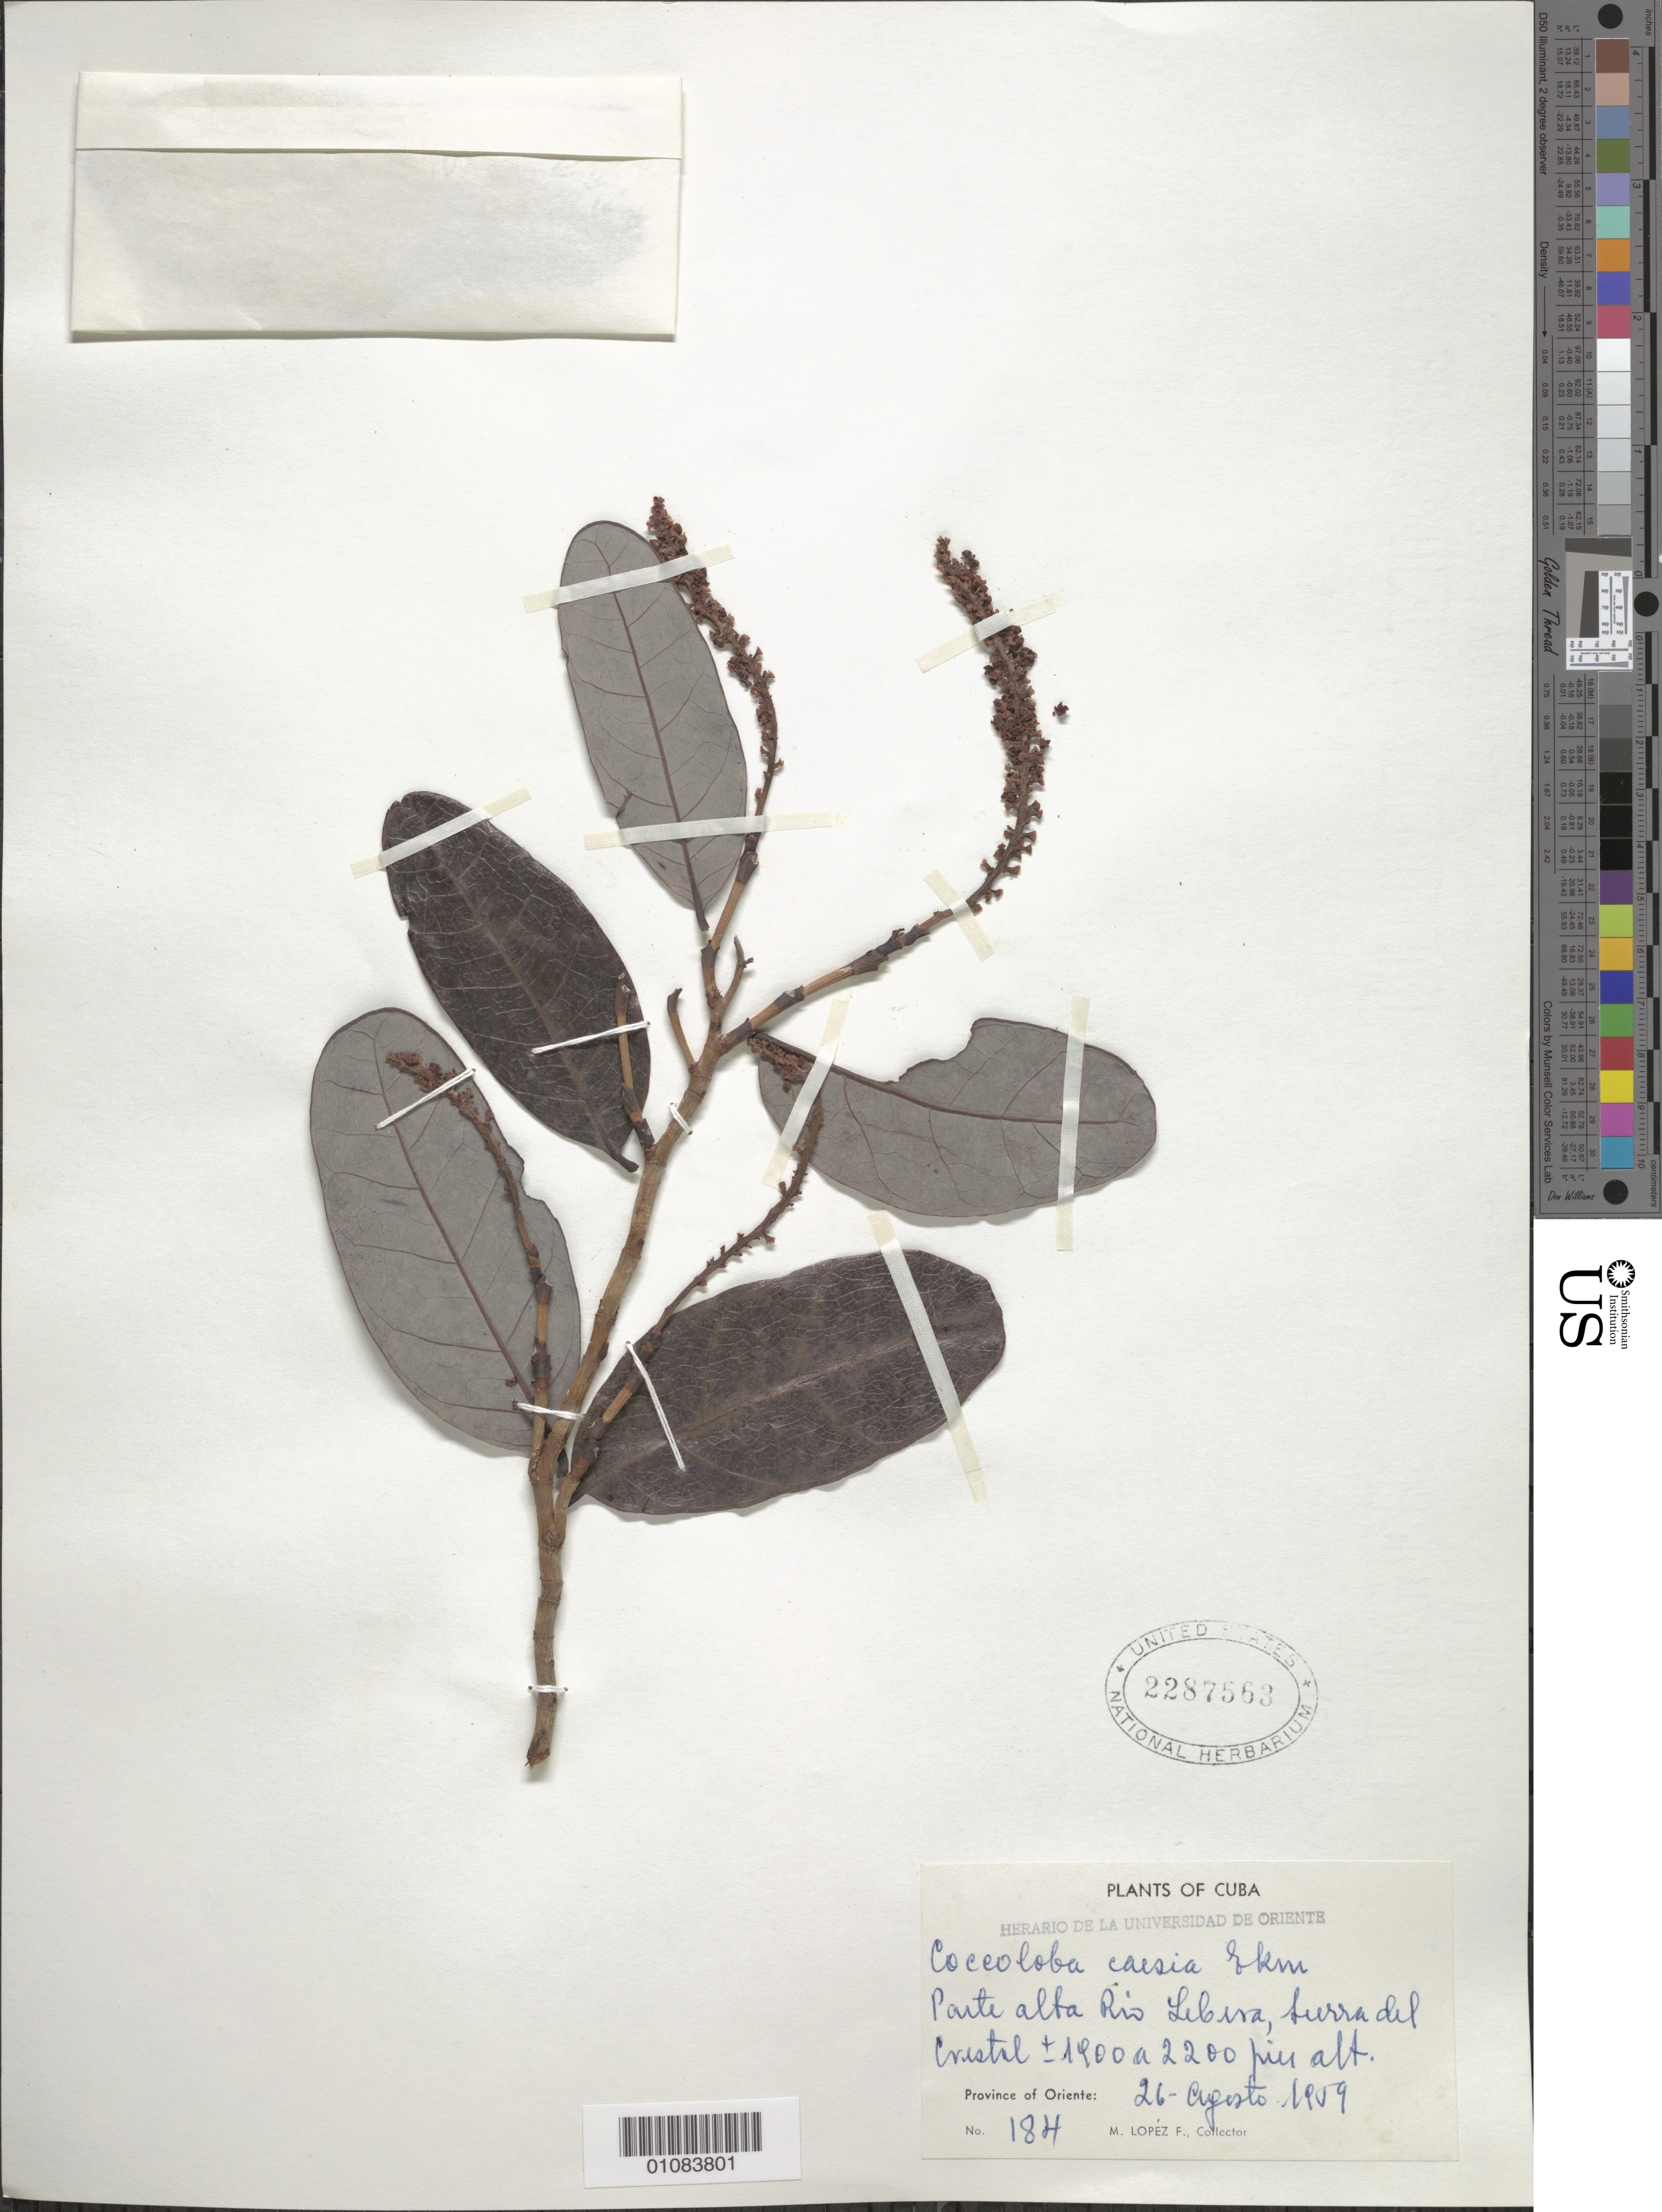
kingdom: Plantae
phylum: Tracheophyta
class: Magnoliopsida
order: Caryophyllales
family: Polygonaceae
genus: Coccoloba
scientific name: Coccoloba caesia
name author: Ekman ex O.C. Schmidt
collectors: M. López Figueiras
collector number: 184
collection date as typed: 26 Aug 1959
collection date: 1959-08-26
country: Cuba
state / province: Holguín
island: Cuba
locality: Province of Oriente: Parte alta Rio Libera, Sierra del Cristal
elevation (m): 579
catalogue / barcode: US 2287563